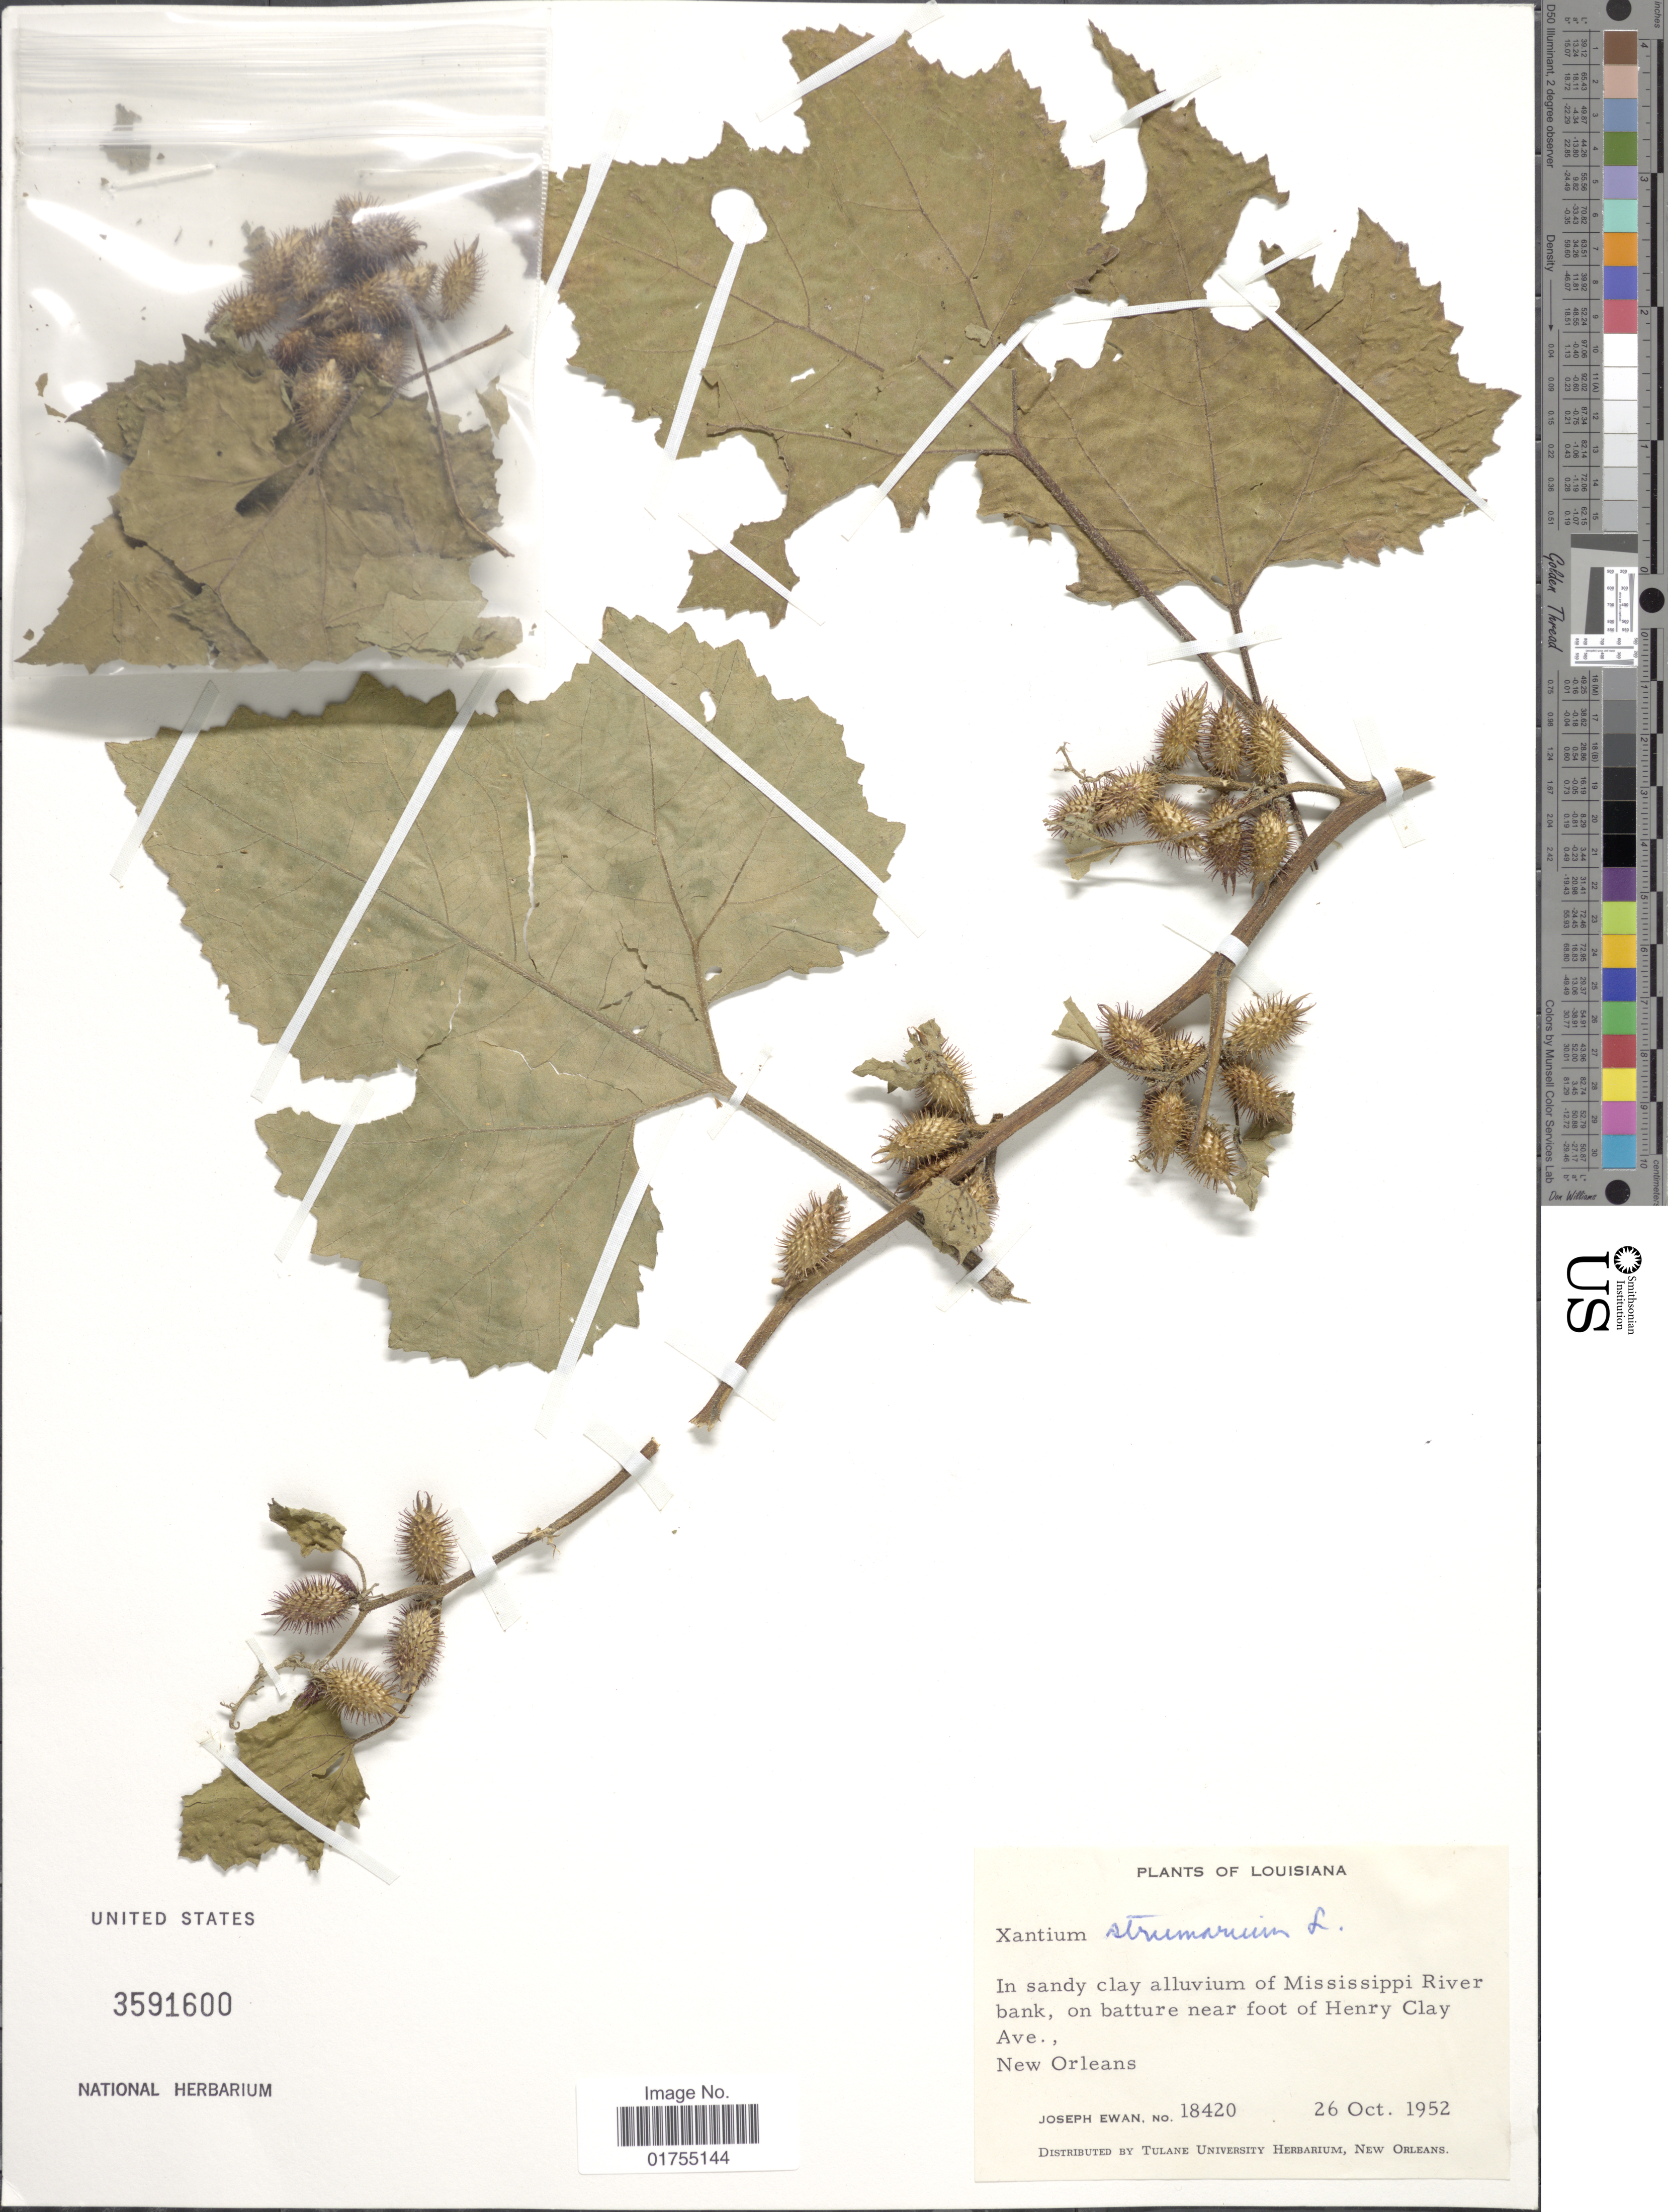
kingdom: Plantae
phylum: Tracheophyta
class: Magnoliopsida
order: Asterales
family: Asteraceae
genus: Xanthium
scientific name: Xanthium strumarium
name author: L.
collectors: J. A. Ewan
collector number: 18420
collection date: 1952-10-26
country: United States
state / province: Louisiana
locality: Mississippi River bank, on batture near foot of Henry Clay Ave, New Orleans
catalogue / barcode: US 3591600